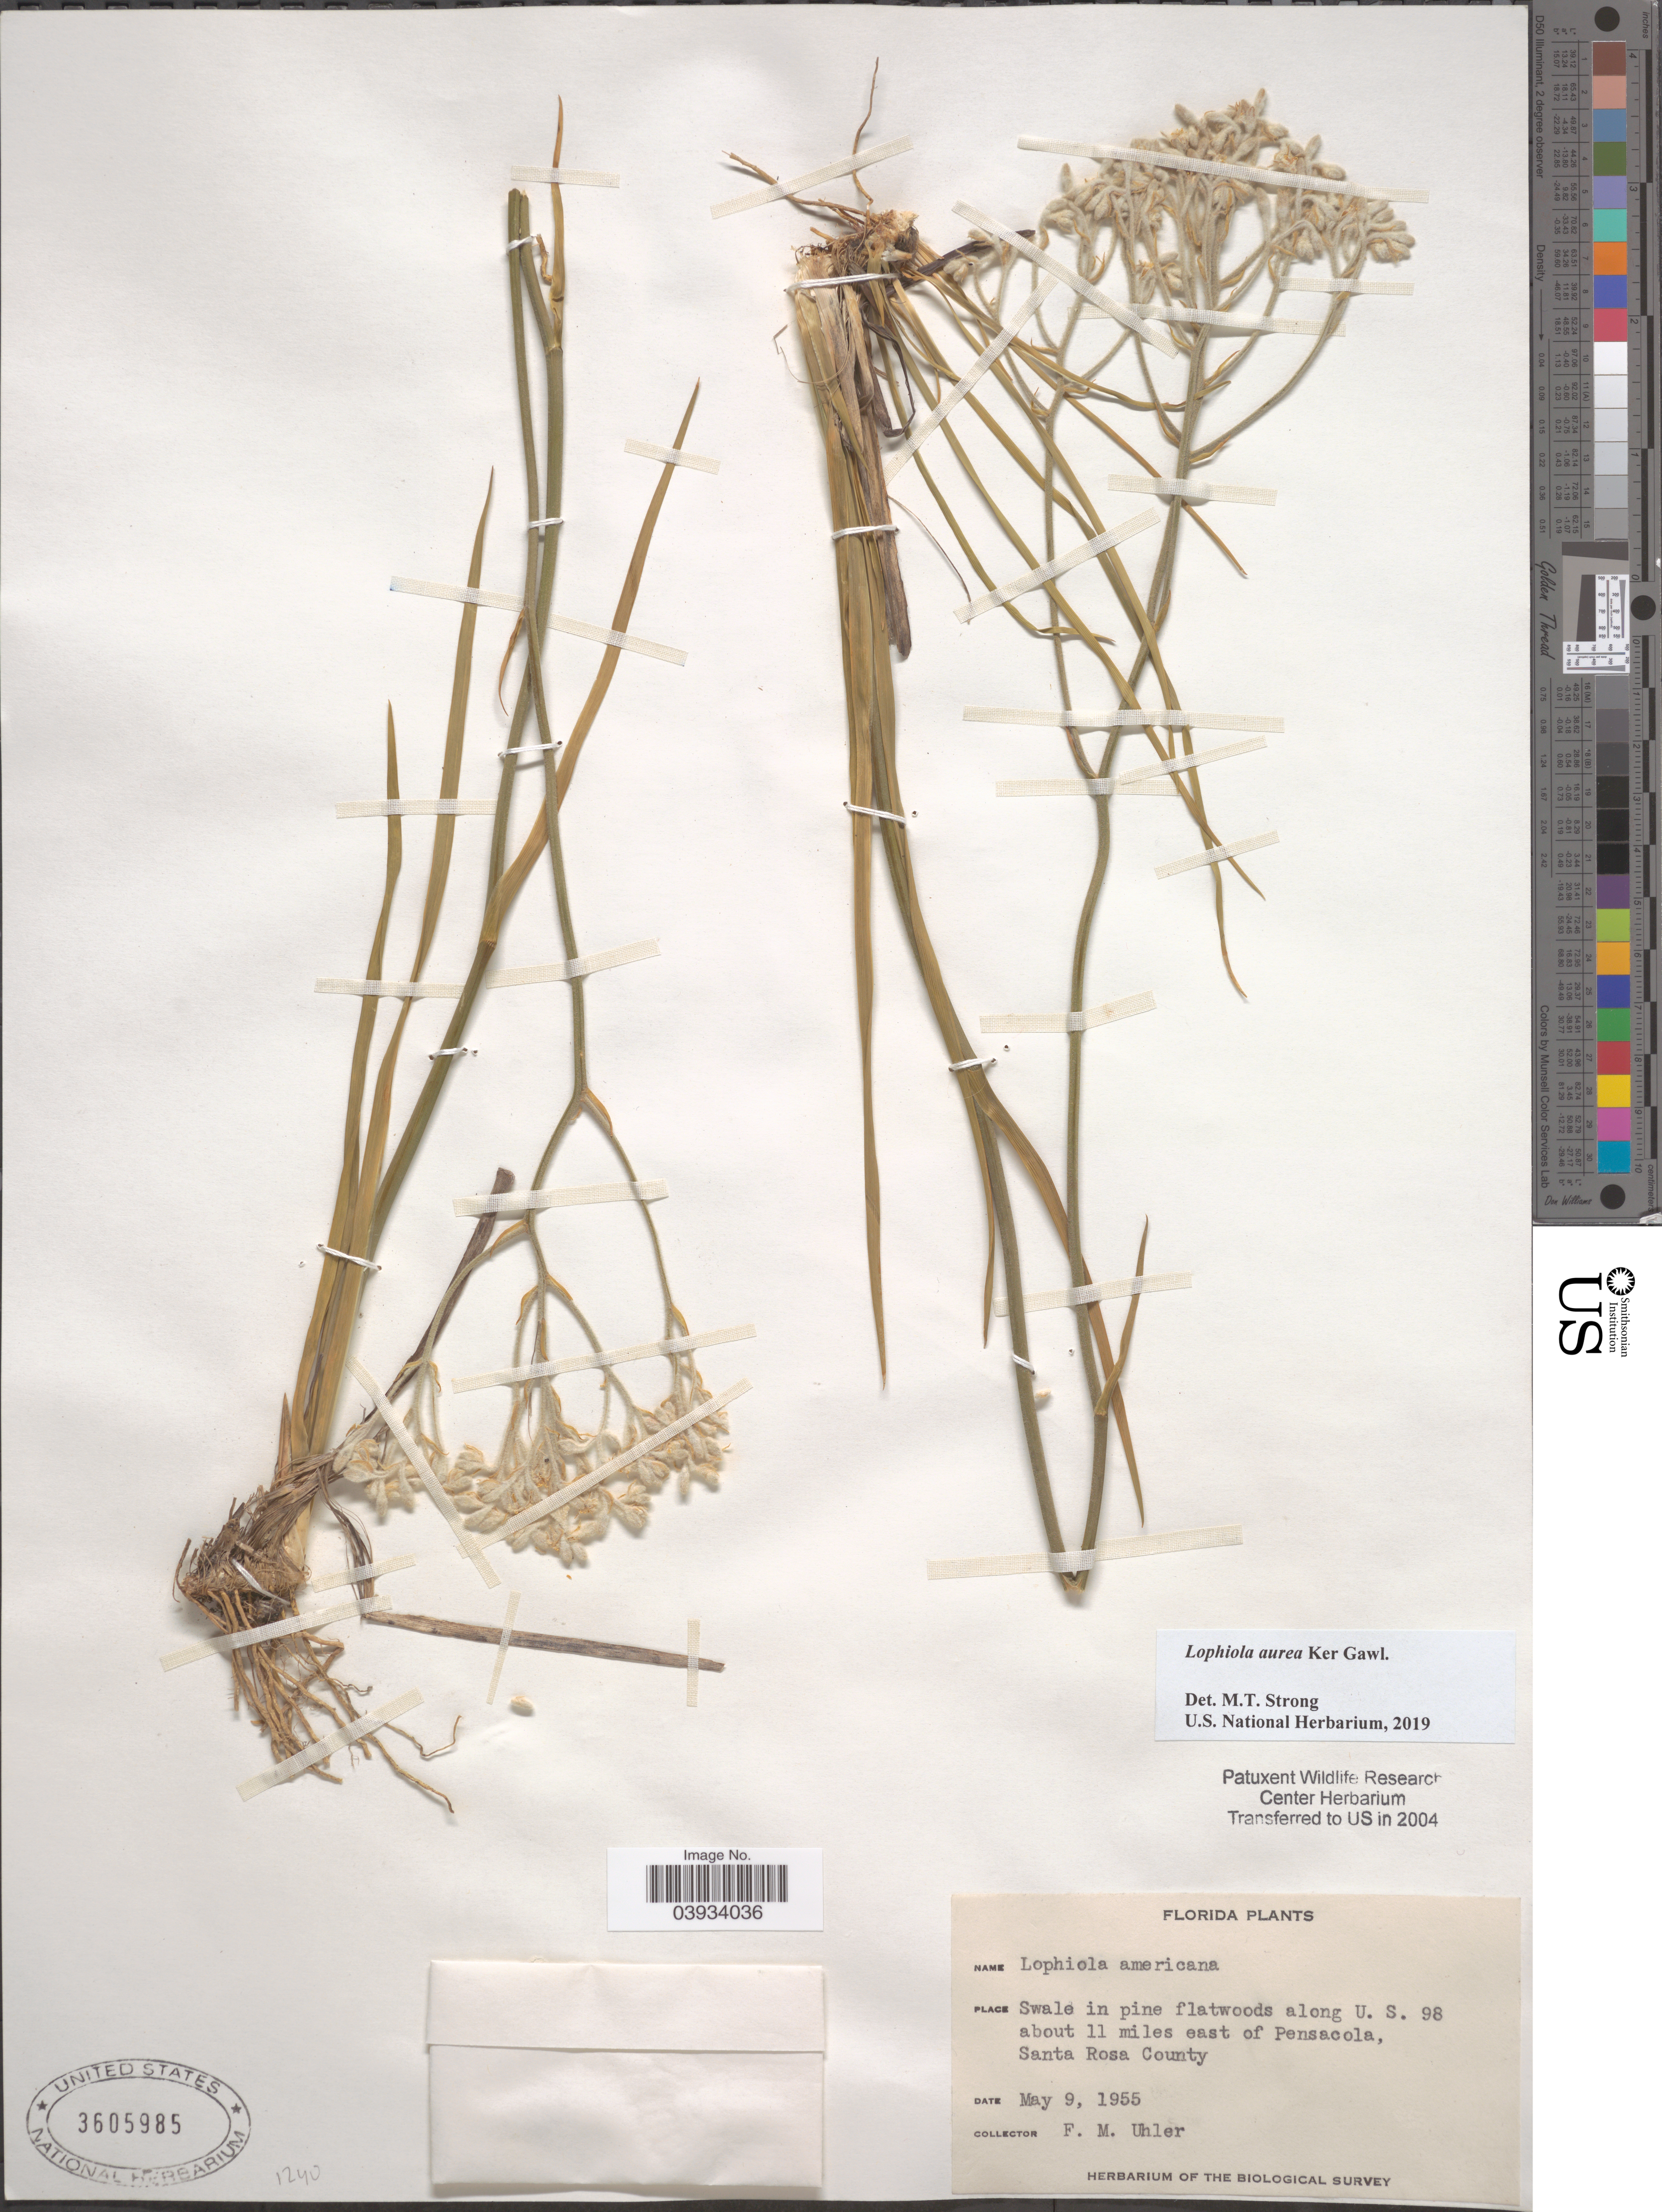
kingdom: Plantae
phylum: Tracheophyta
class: Liliopsida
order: Dioscoreales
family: Nartheciaceae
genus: Lophiola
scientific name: Lophiola aurea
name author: Ker Gawl.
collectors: F. M. Uhler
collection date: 1955-05-09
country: United States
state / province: Florida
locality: Along U.S. 98 about 11 miles east of Pensacola, Santa Rosa County.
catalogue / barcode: US 3605985